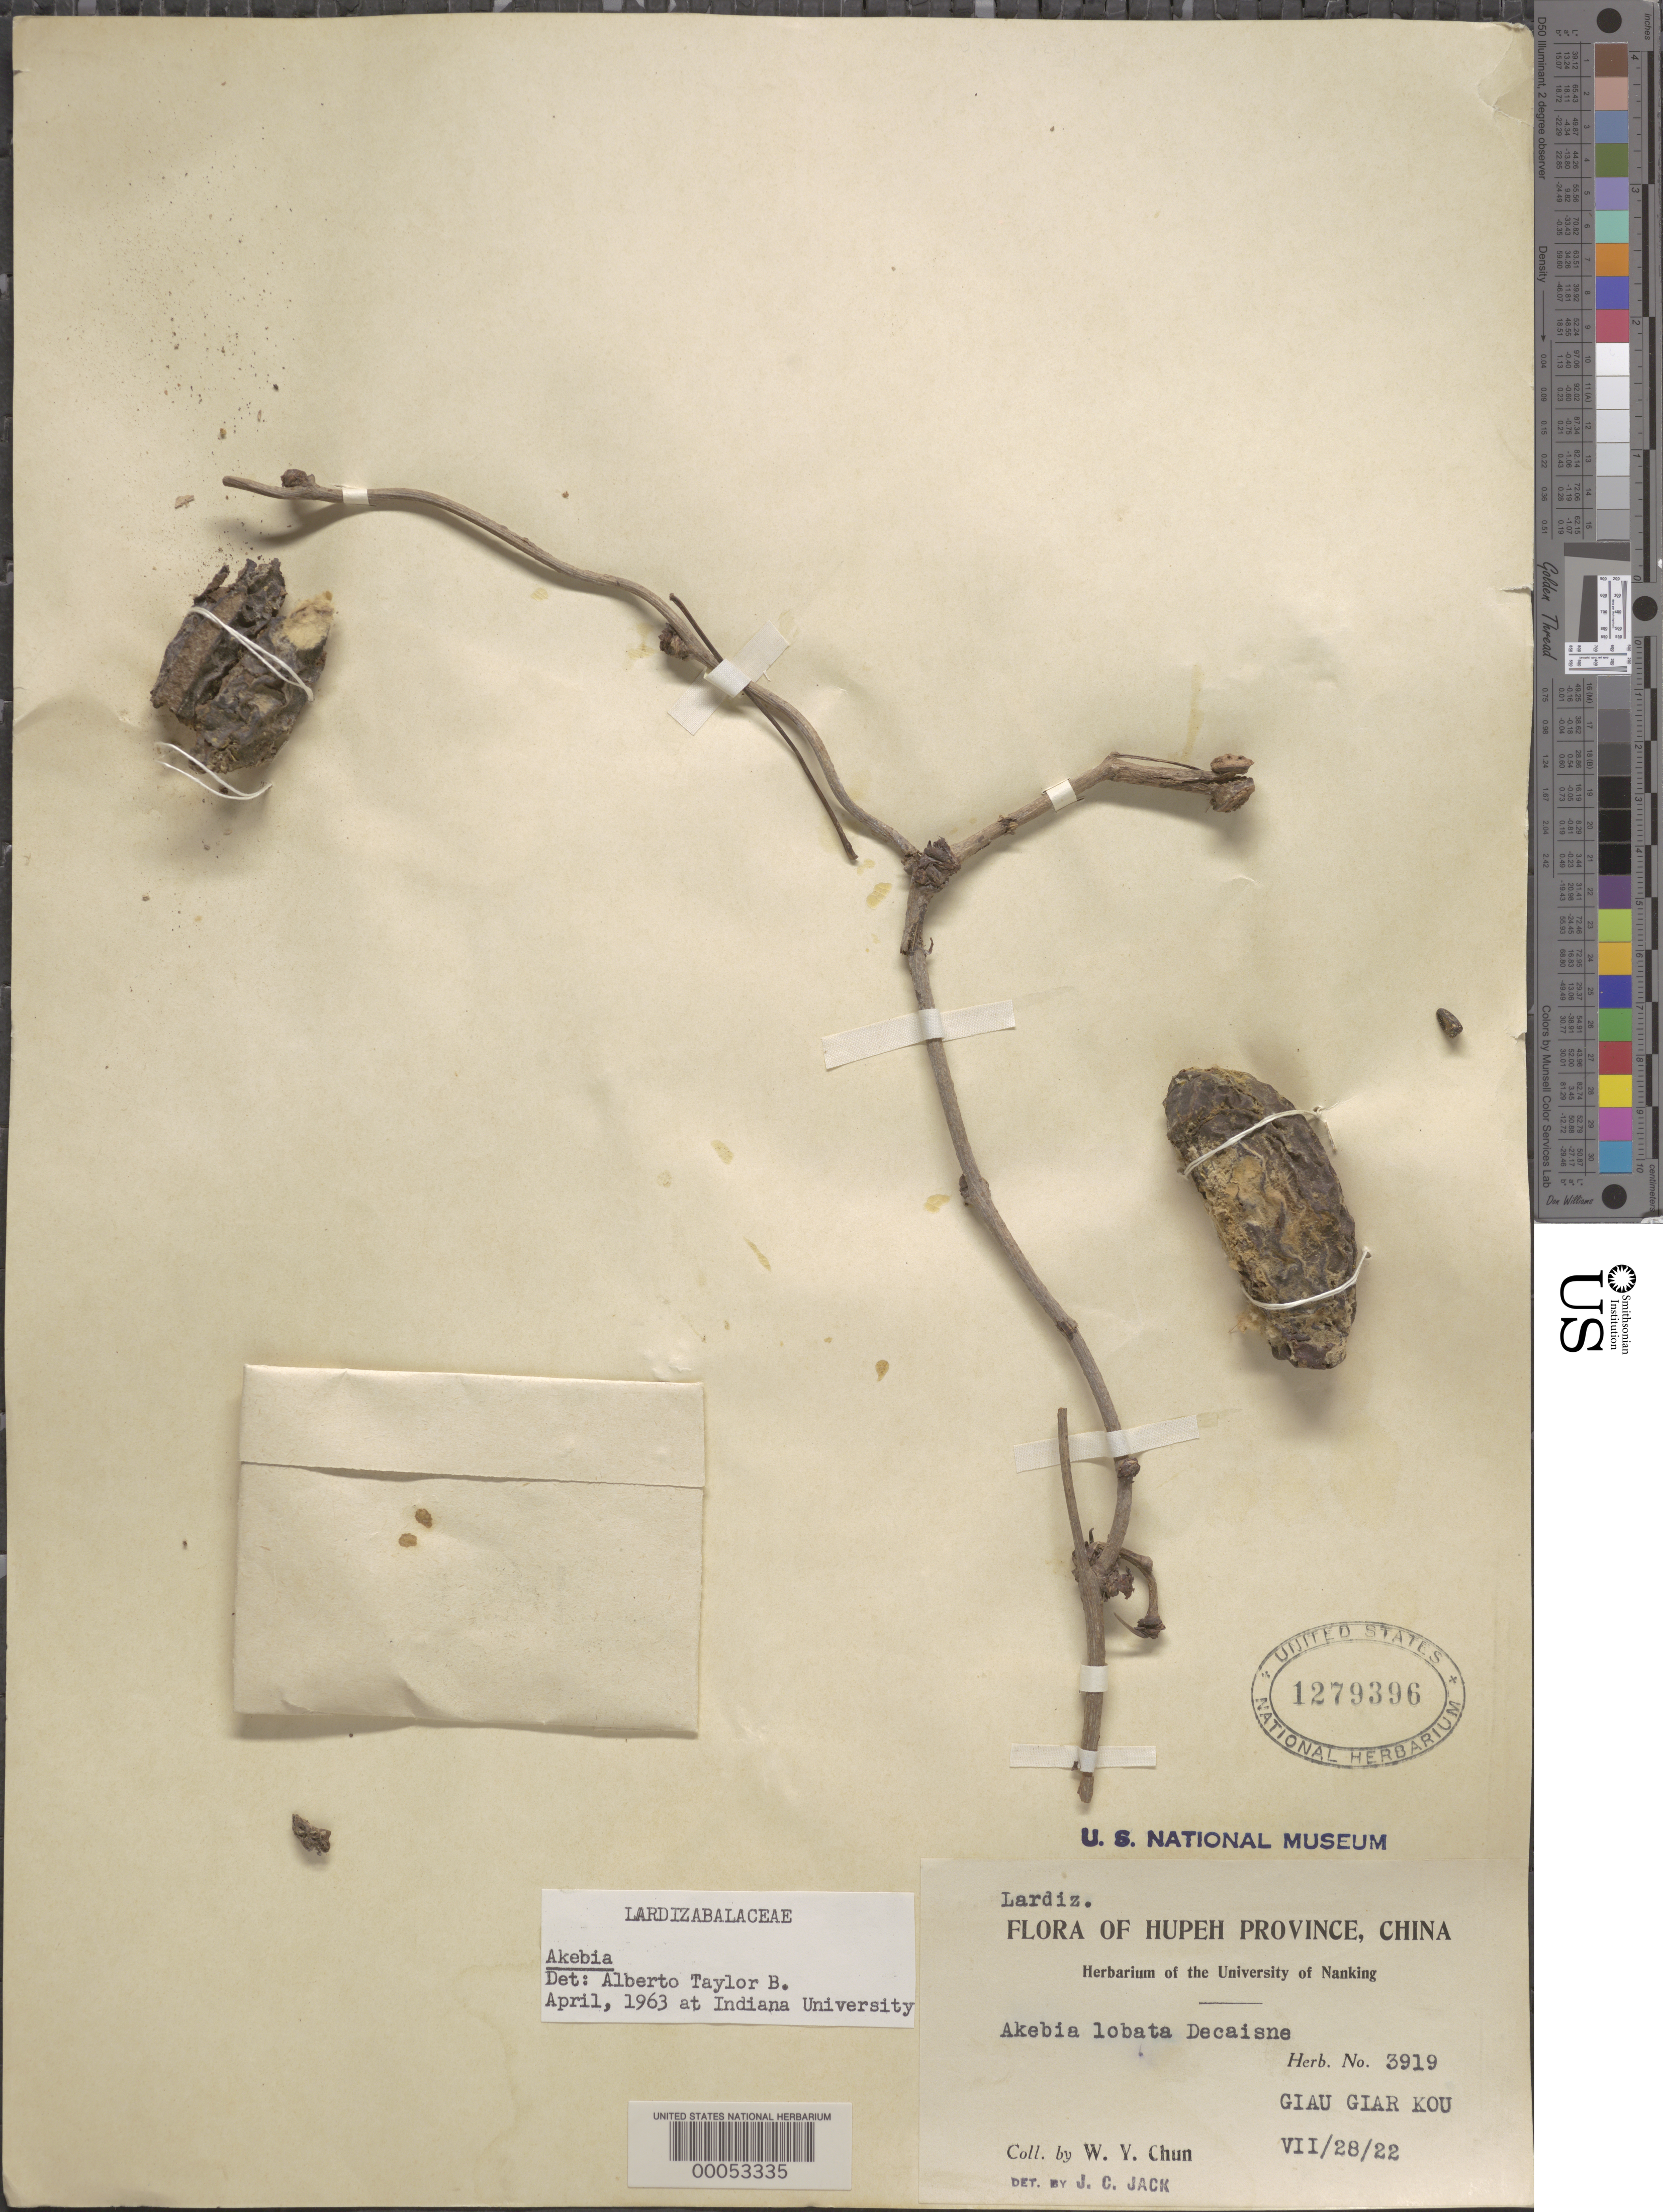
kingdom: Plantae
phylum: Tracheophyta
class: Magnoliopsida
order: Ranunculales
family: Lardizabalaceae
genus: Akebia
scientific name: Akebia trifoliata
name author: (Thunb.) Koidz.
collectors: W. Y. Chun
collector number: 3919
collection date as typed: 28 Jul 1922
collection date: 1922-07-28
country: China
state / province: Hubei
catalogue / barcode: US 1279396